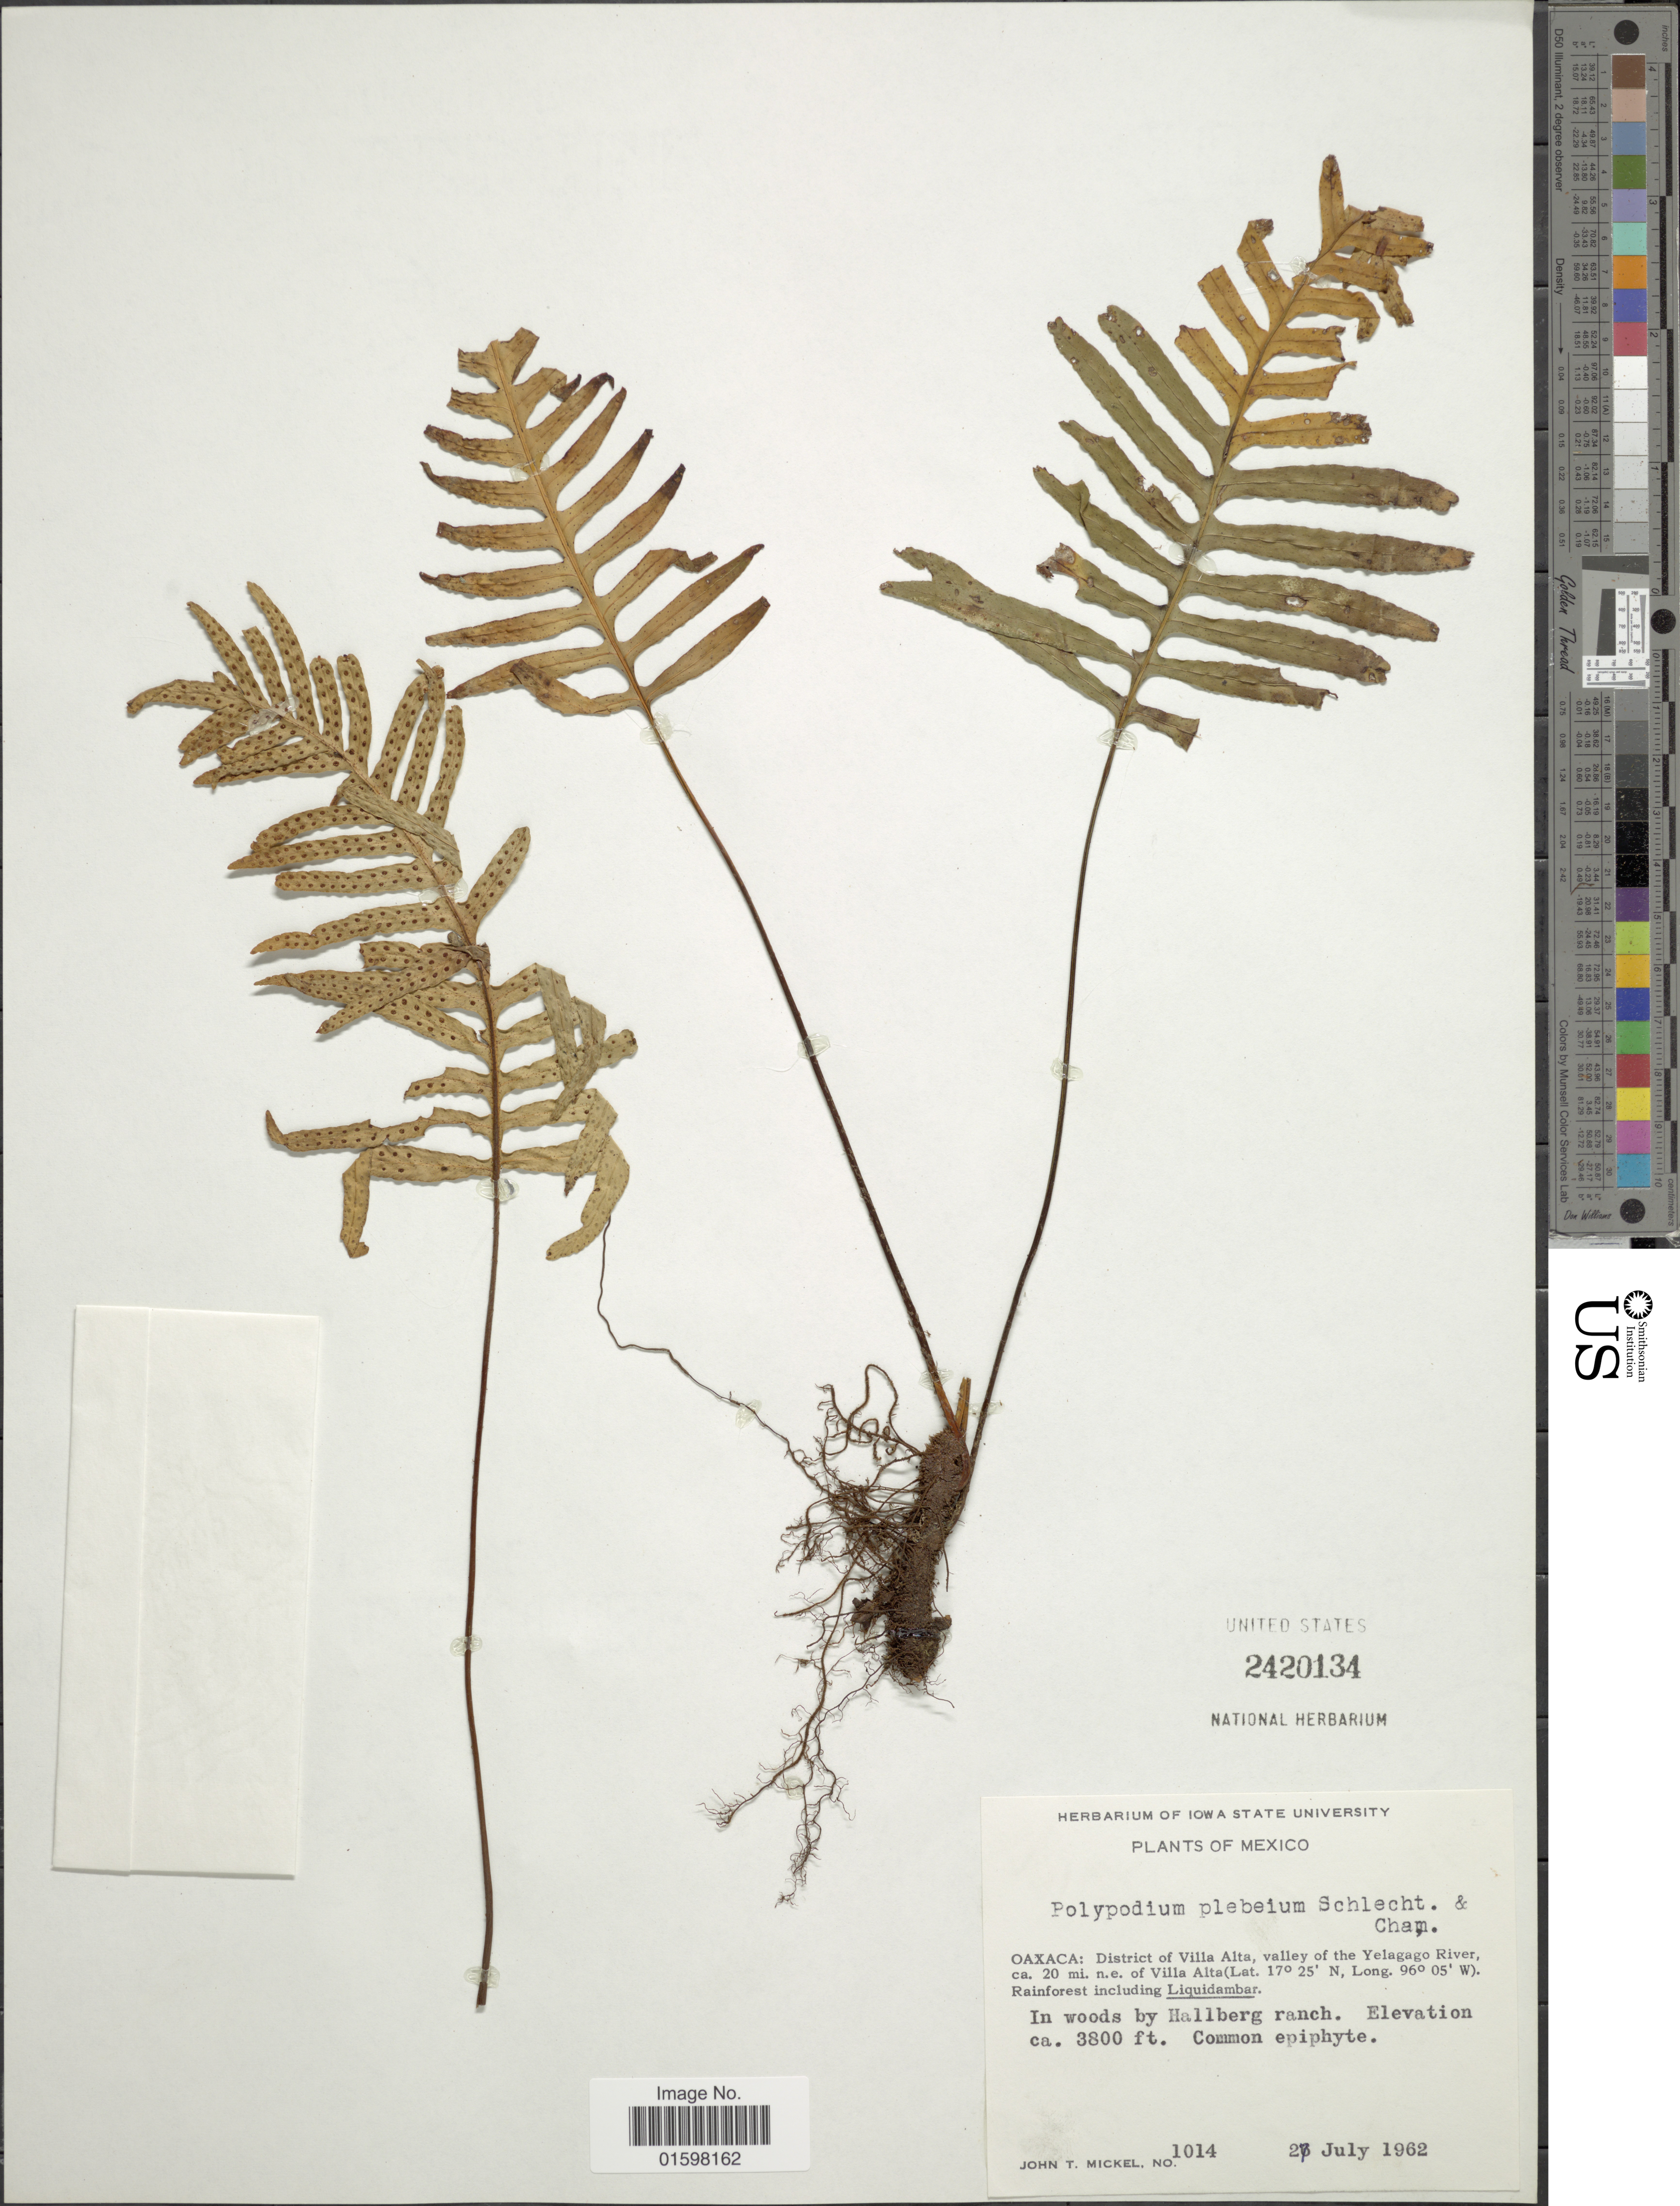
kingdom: Plantae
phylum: Tracheophyta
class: Polypodiopsida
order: Polypodiales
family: Polypodiaceae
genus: Pleopeltis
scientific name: Pleopeltis plebeia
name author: (Schltdl. ex Cham.) A.R. Sm. & Tejero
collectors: J. T. Mickel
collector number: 1014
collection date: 1962-07-27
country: Mexico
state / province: Oaxaca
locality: Oaxaca: District of Villa Alta, valley of the Yelagago River, 20 mi. n.e. of Villa Alta. In woods by Hallberg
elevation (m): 1158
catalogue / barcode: US 2420134